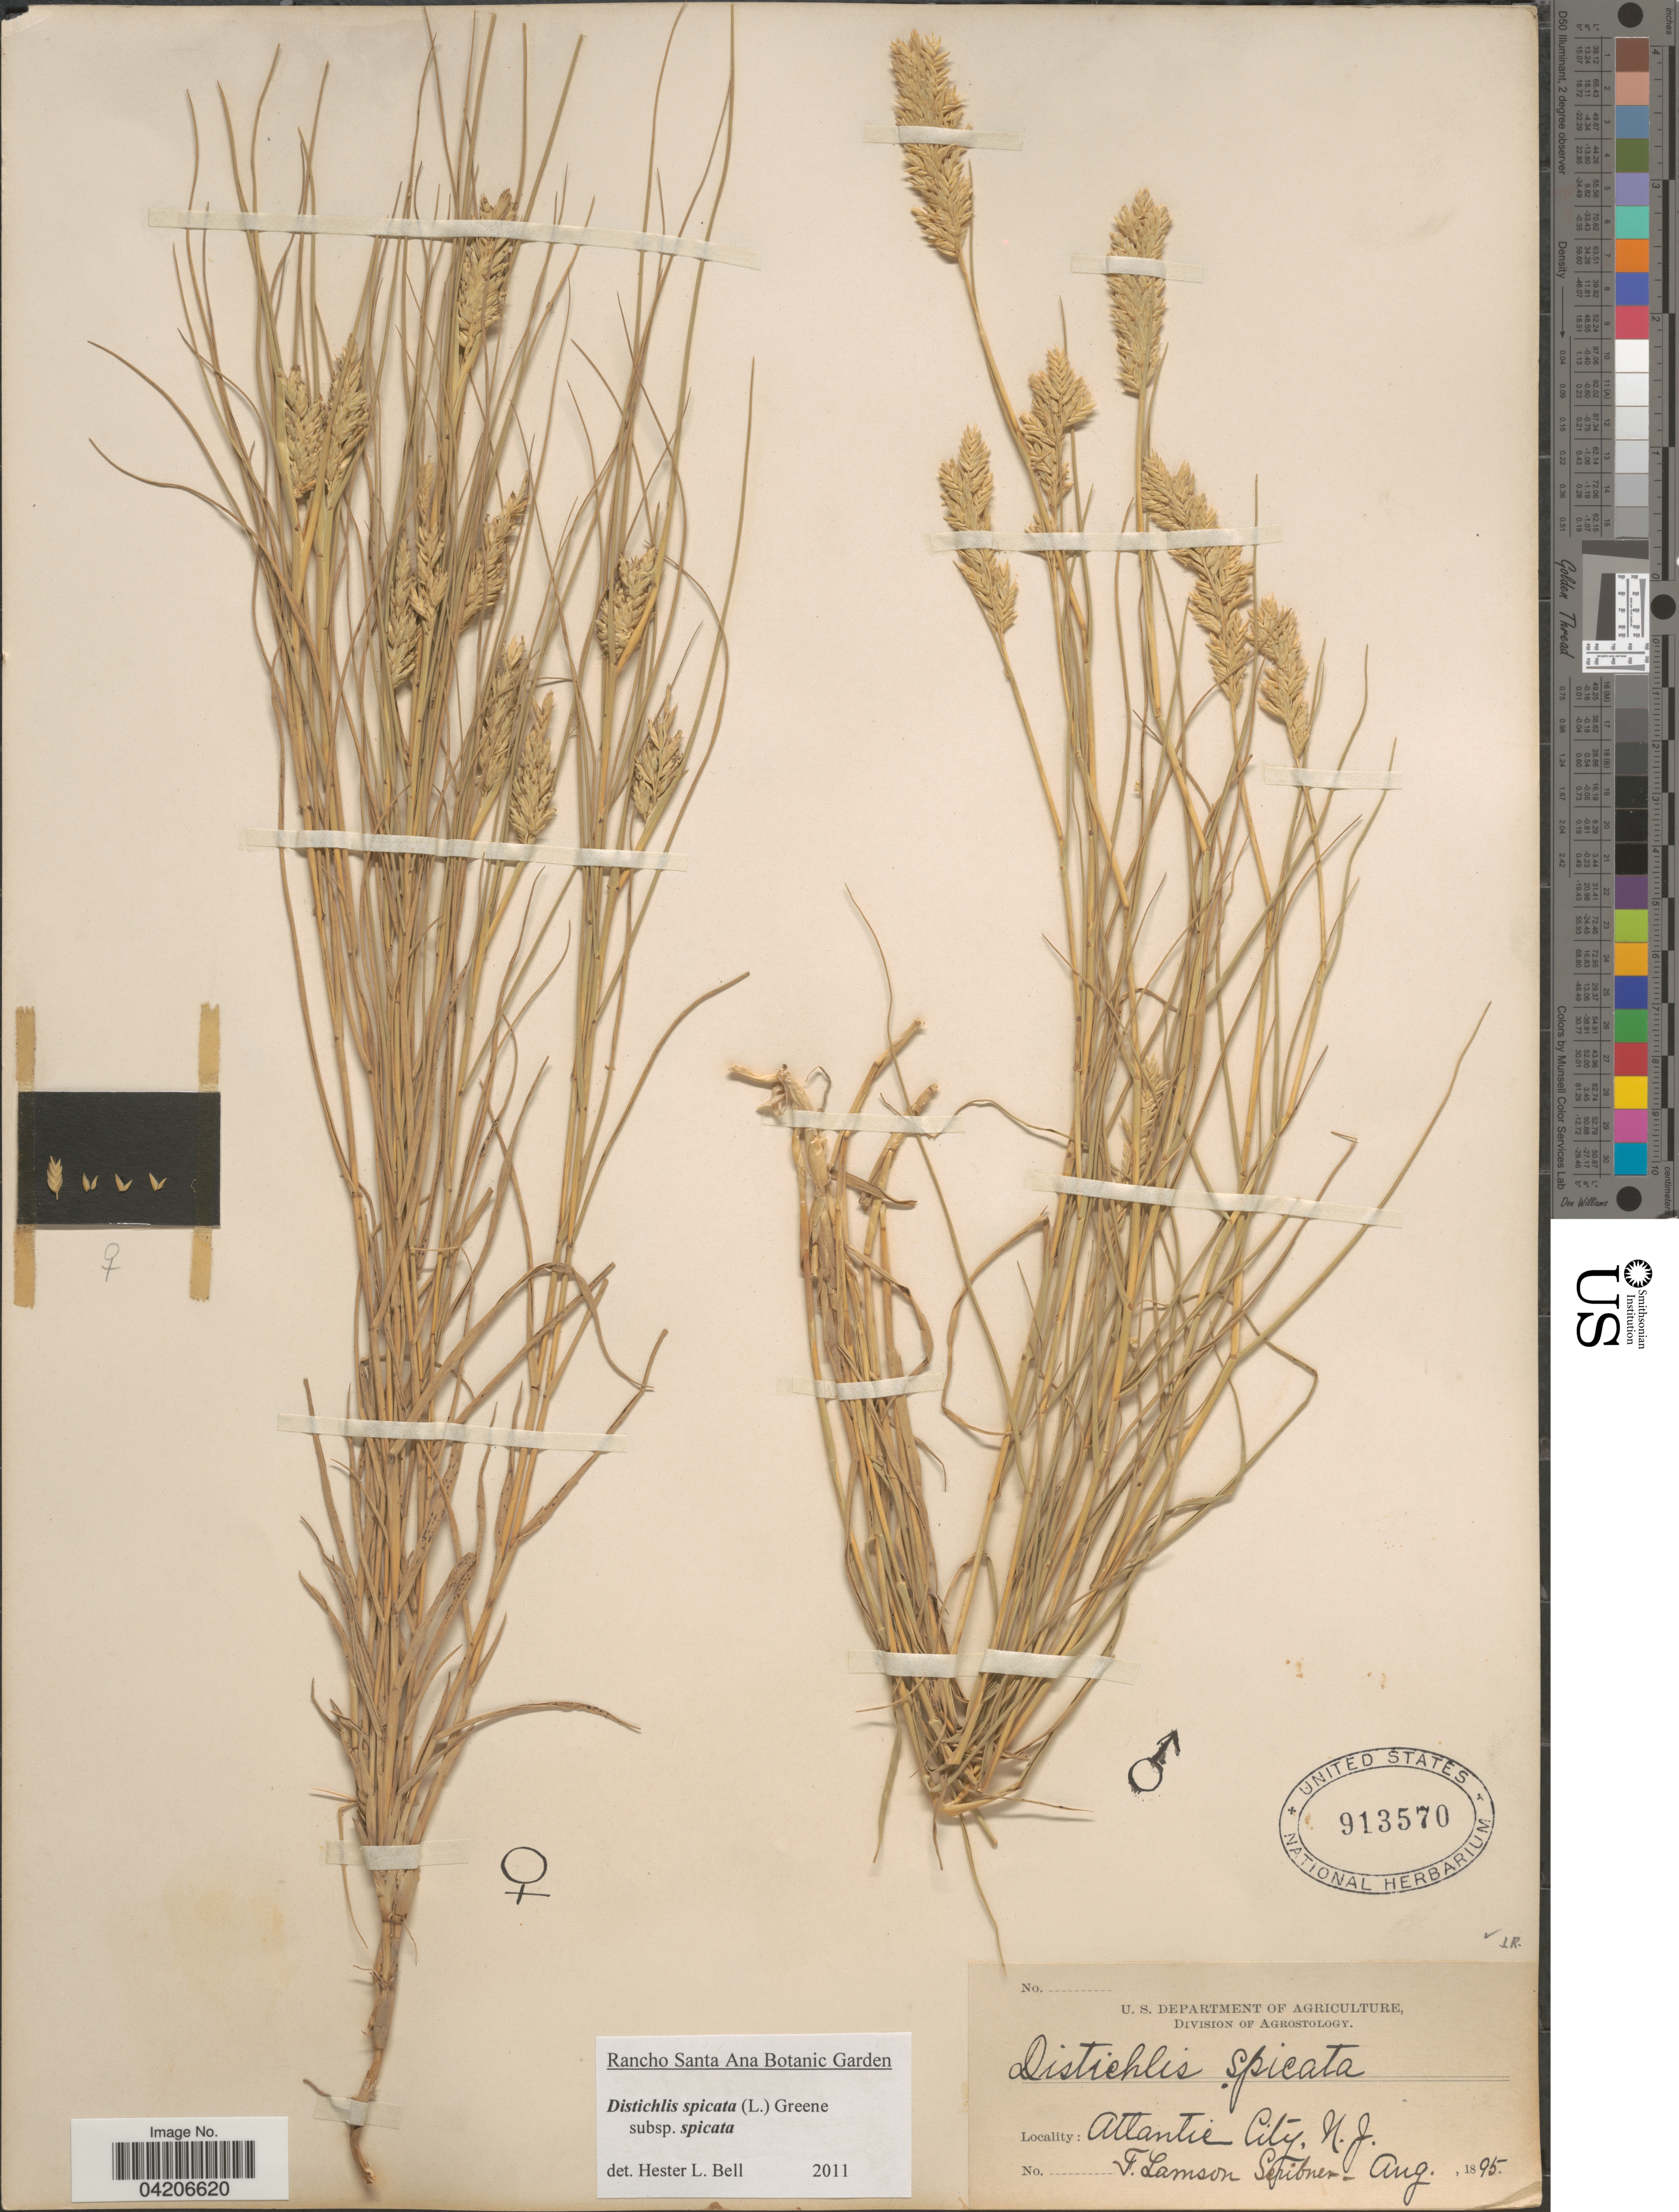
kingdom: Plantae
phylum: Tracheophyta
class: Liliopsida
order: Poales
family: Poaceae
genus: Distichlis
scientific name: Distichlis spicata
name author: (L.) Greene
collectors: F. Lamson-Scribner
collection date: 1895-08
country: United States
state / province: New Jersey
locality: Atlantic City.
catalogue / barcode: US 913570